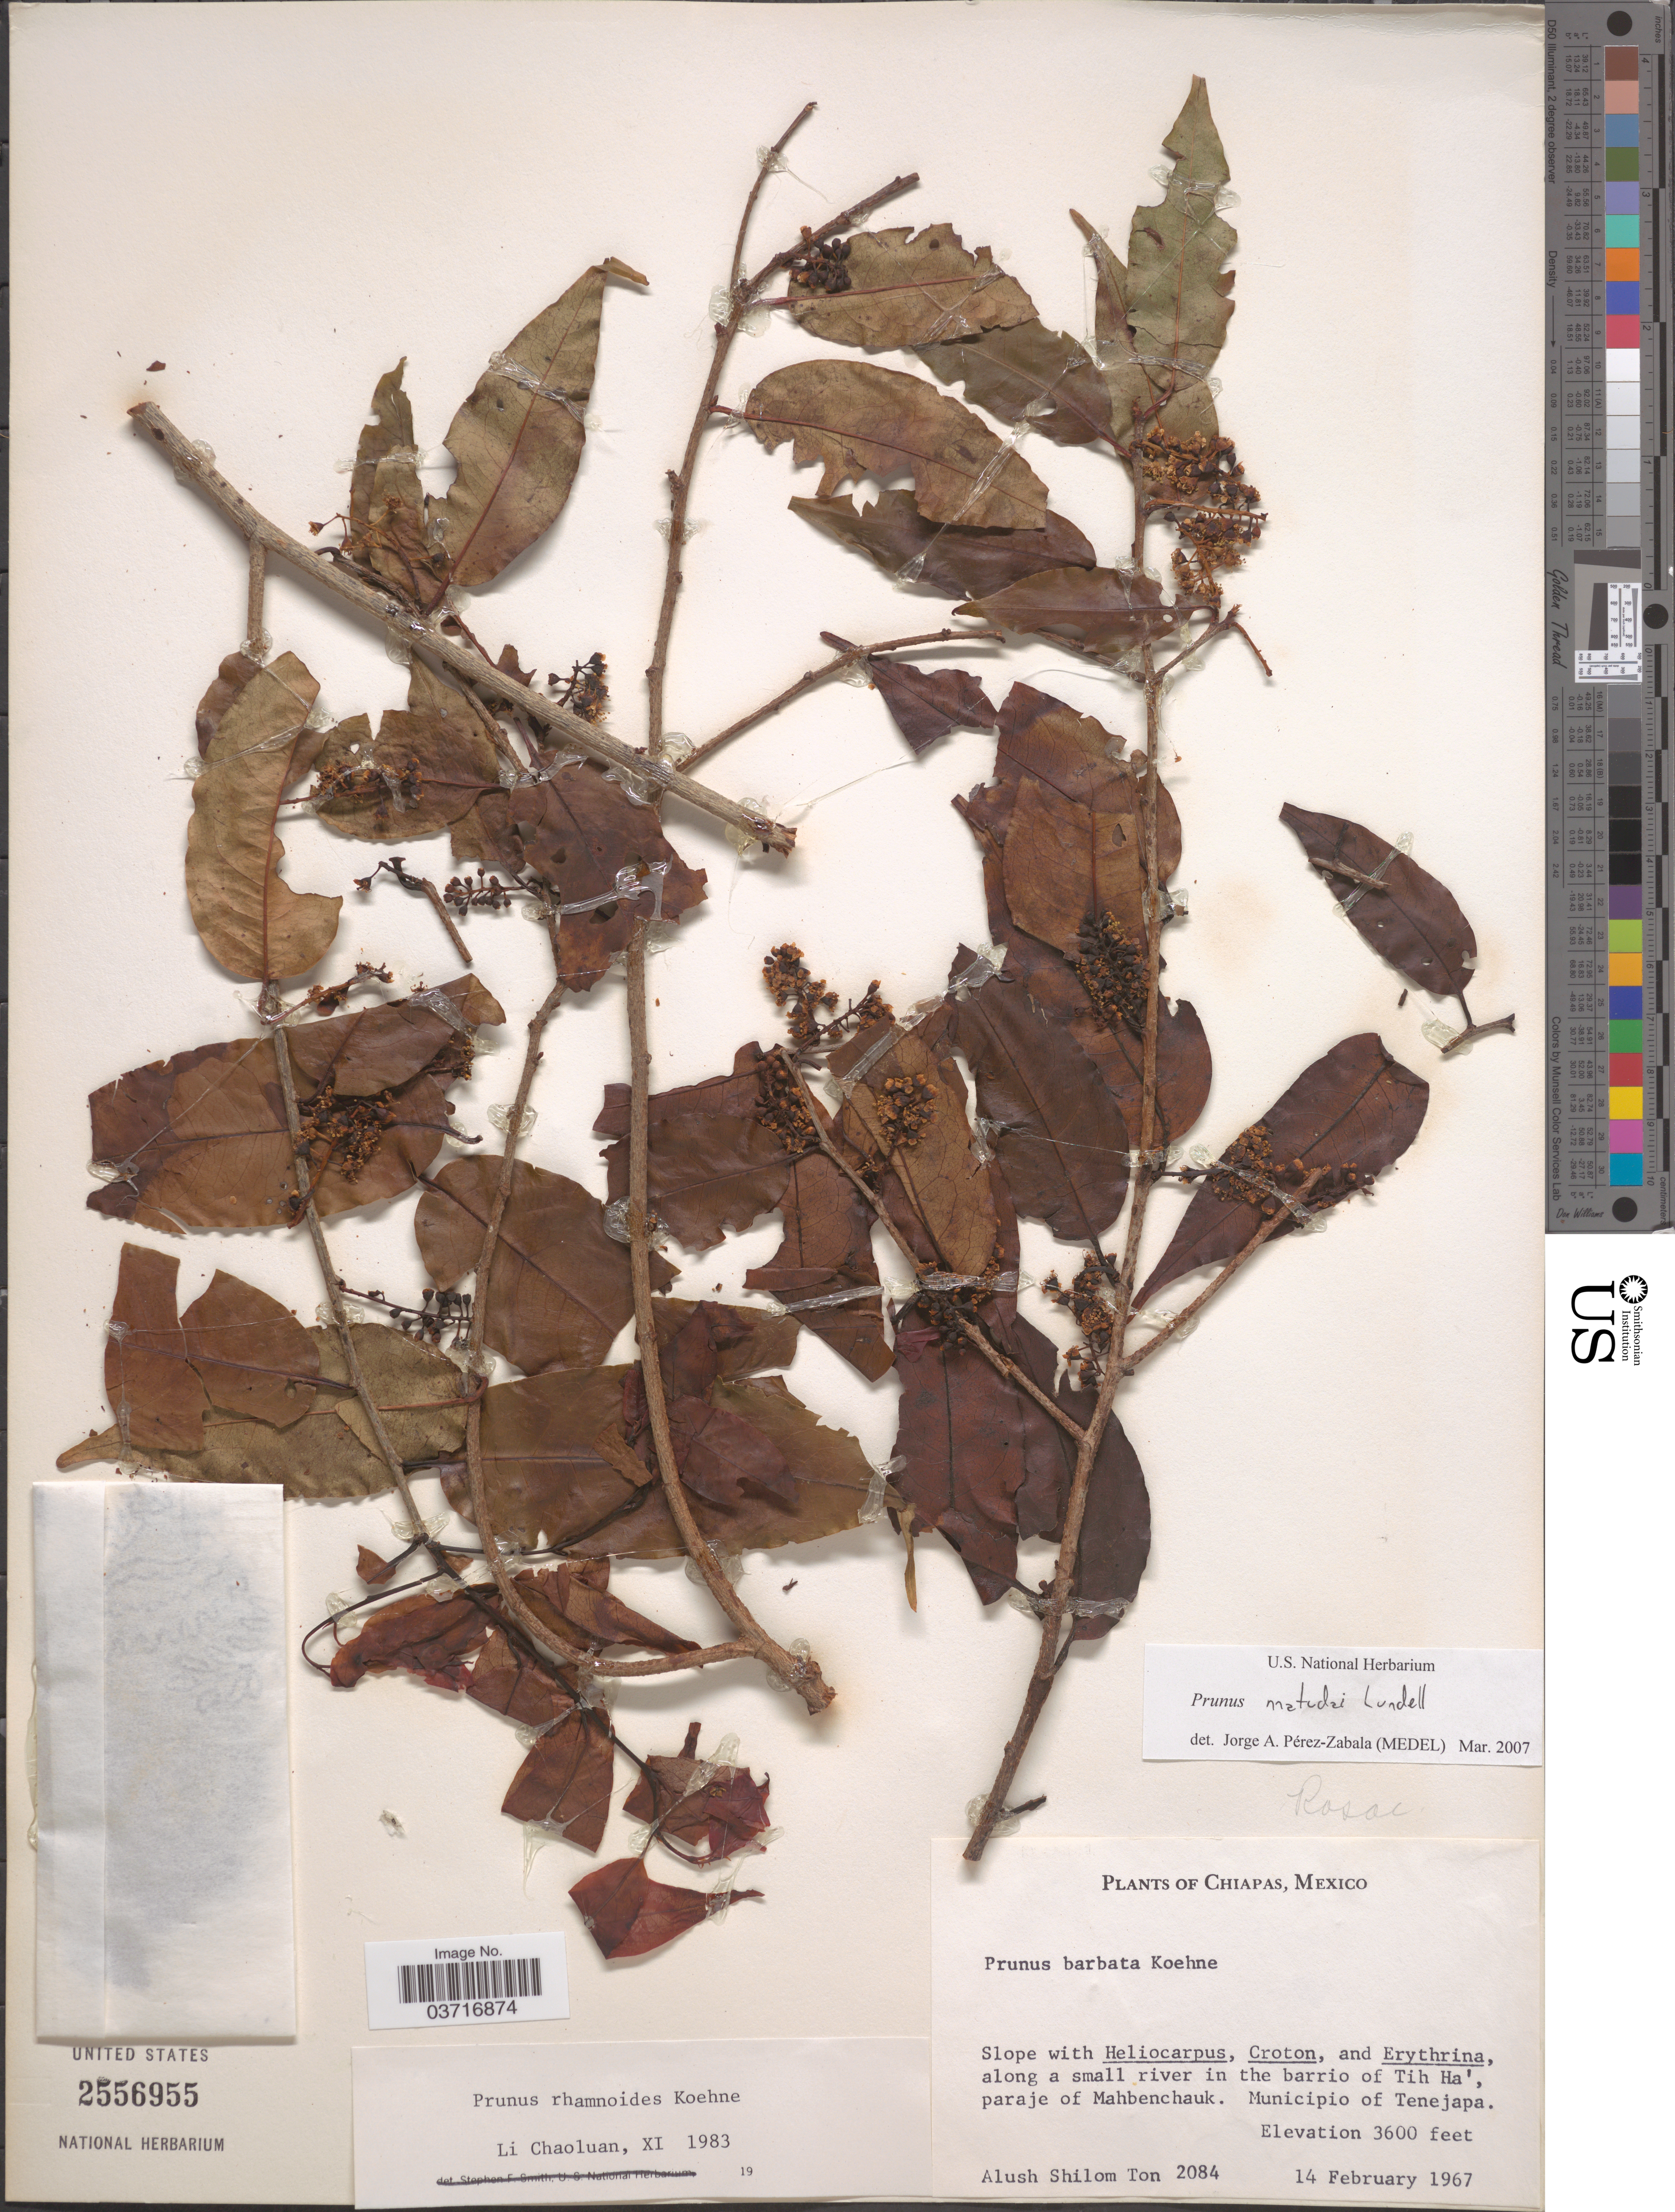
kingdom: Plantae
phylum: Tracheophyta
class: Magnoliopsida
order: Rosales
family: Rosaceae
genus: Prunus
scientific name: Prunus matudae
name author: Lundell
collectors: A. S. Ton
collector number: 2084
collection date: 1967-02-14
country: Mexico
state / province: Chiapas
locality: Along a small river in the barrio of Tih Ha', paraje of Mahbenchauk. Municipio of Tenejapa.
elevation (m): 1097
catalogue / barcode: US 2556955